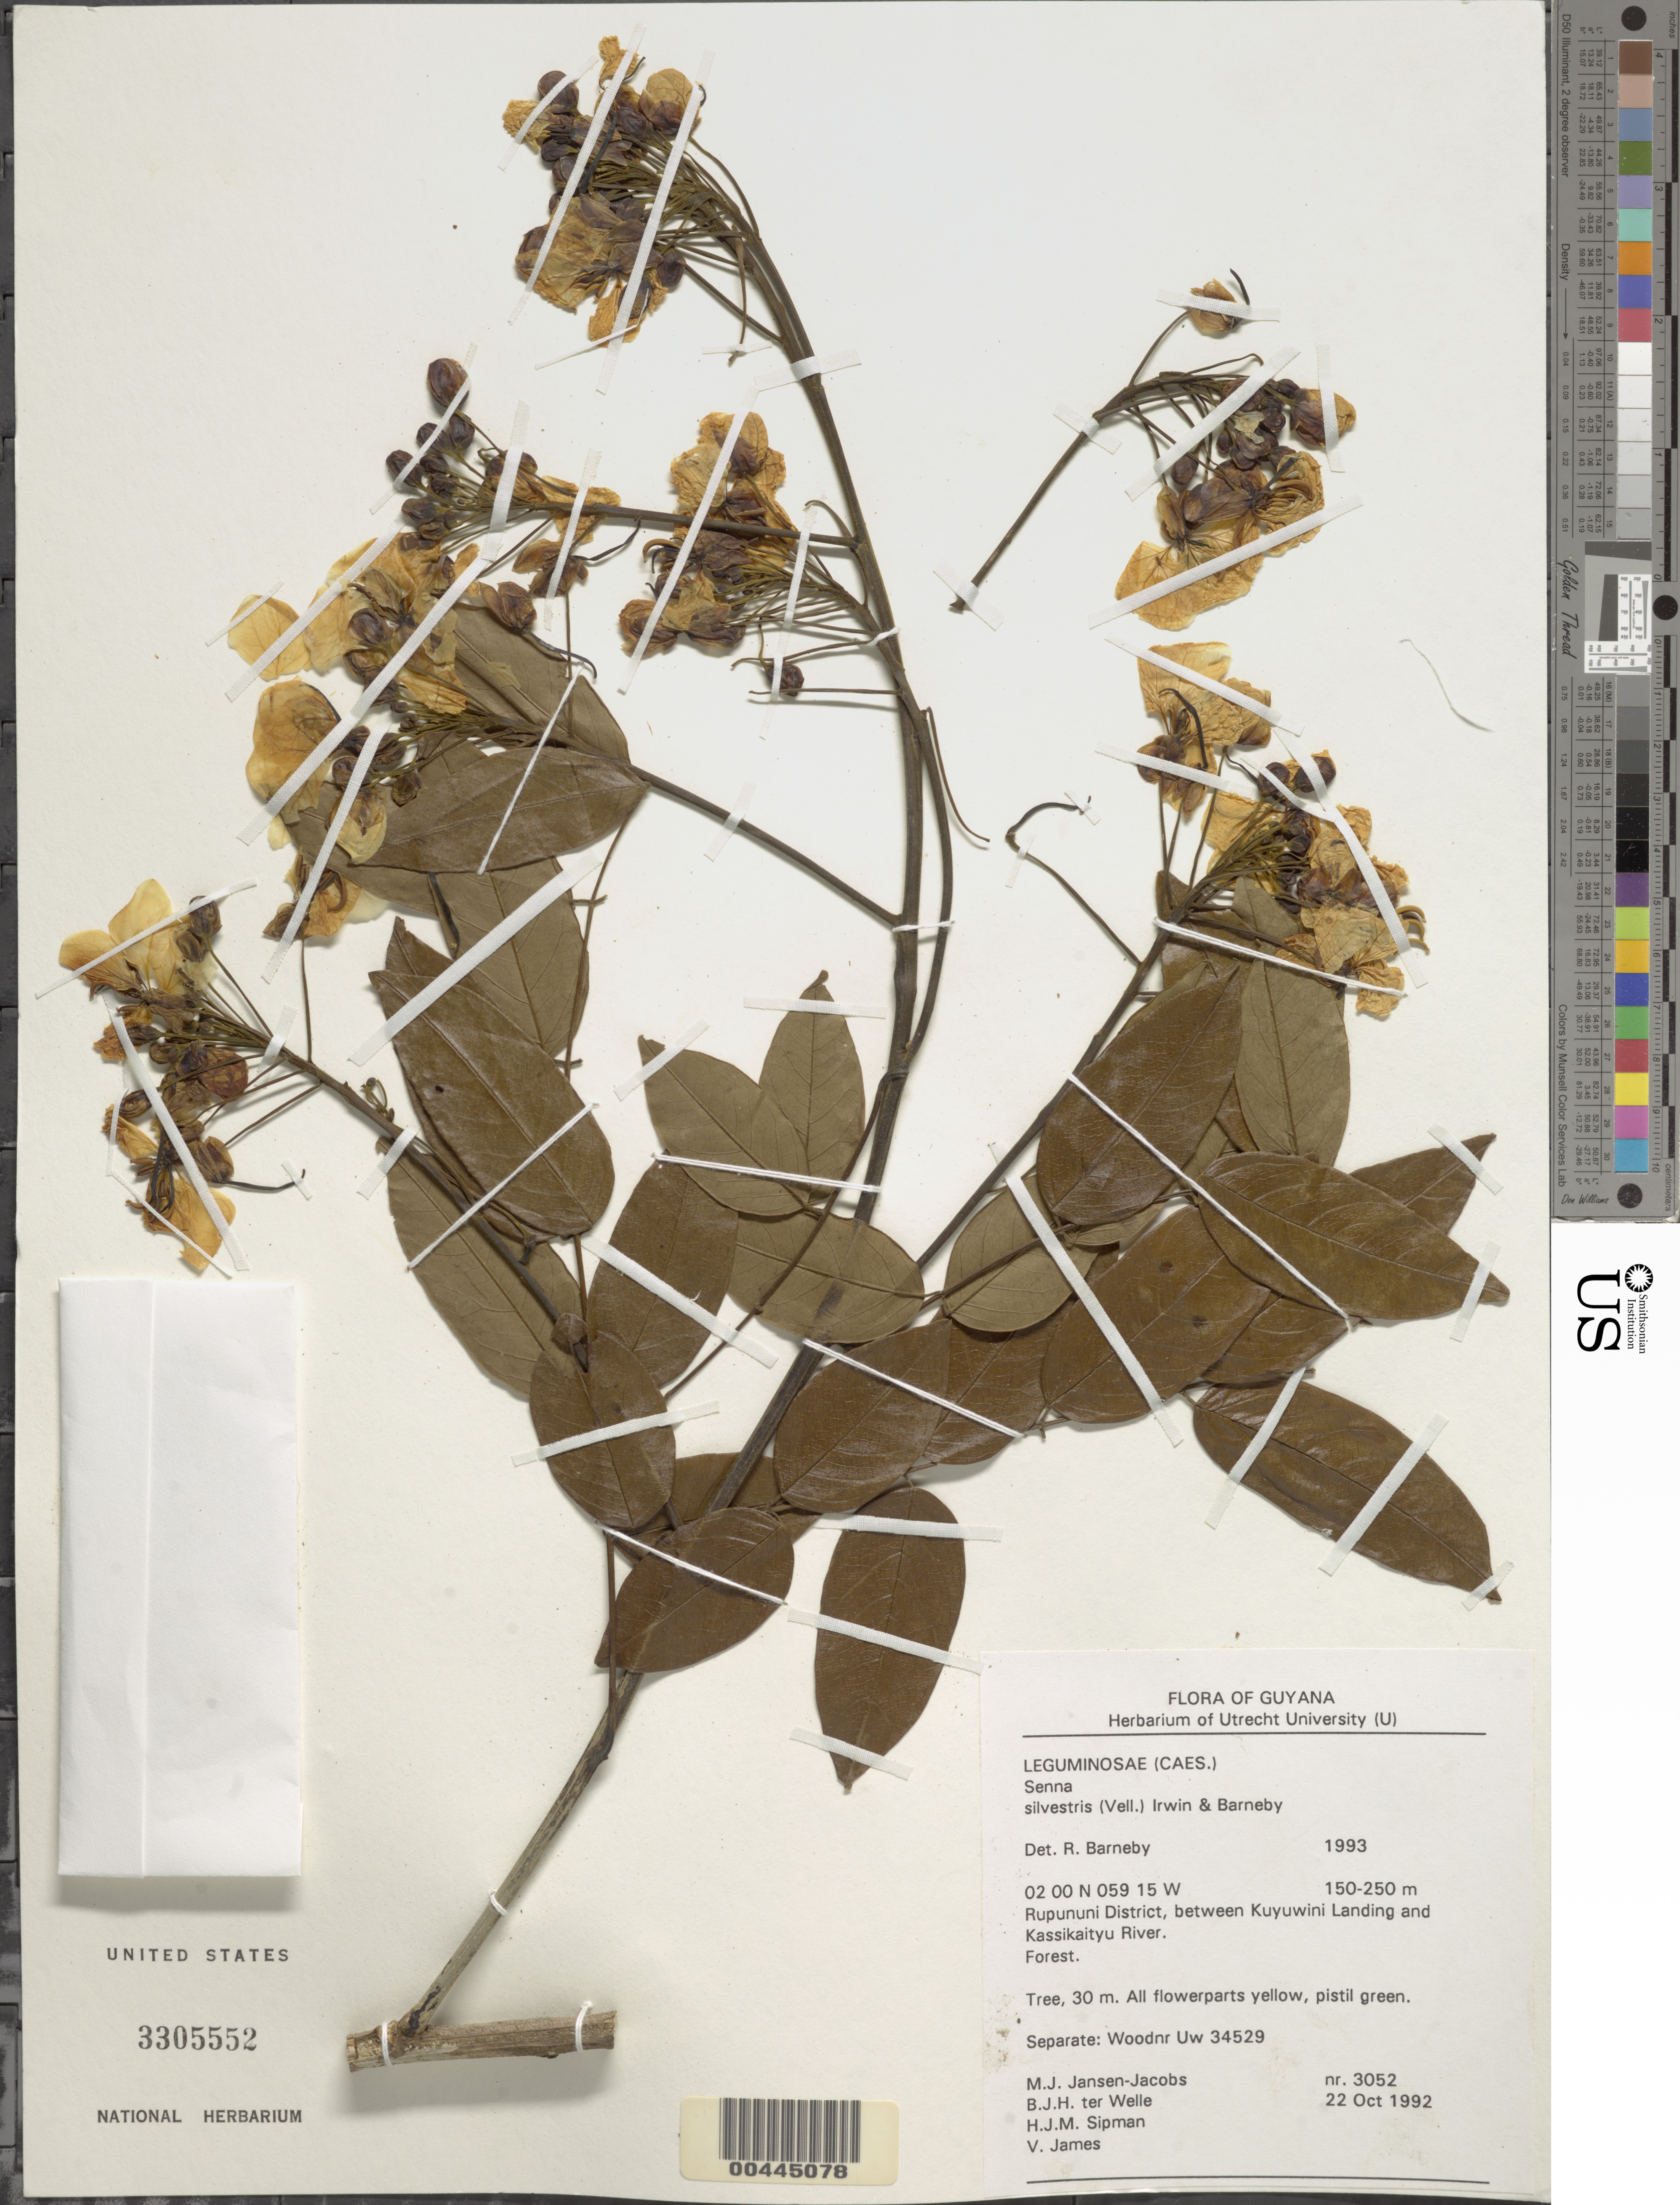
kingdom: Plantae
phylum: Tracheophyta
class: Magnoliopsida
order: Fabales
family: Fabaceae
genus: Senna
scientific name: Senna silvestris var. silvestris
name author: (Vell.) H.S. Irwin & Barneby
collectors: M. J. Jansen-Jacobs, B. Welle, H. J. M. Sipman & V. James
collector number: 3052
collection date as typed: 22 Oct 1992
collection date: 1992-10-22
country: Guyana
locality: Rupununi dist., kuyuwini landing, kuyuwini river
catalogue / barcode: US 3305552